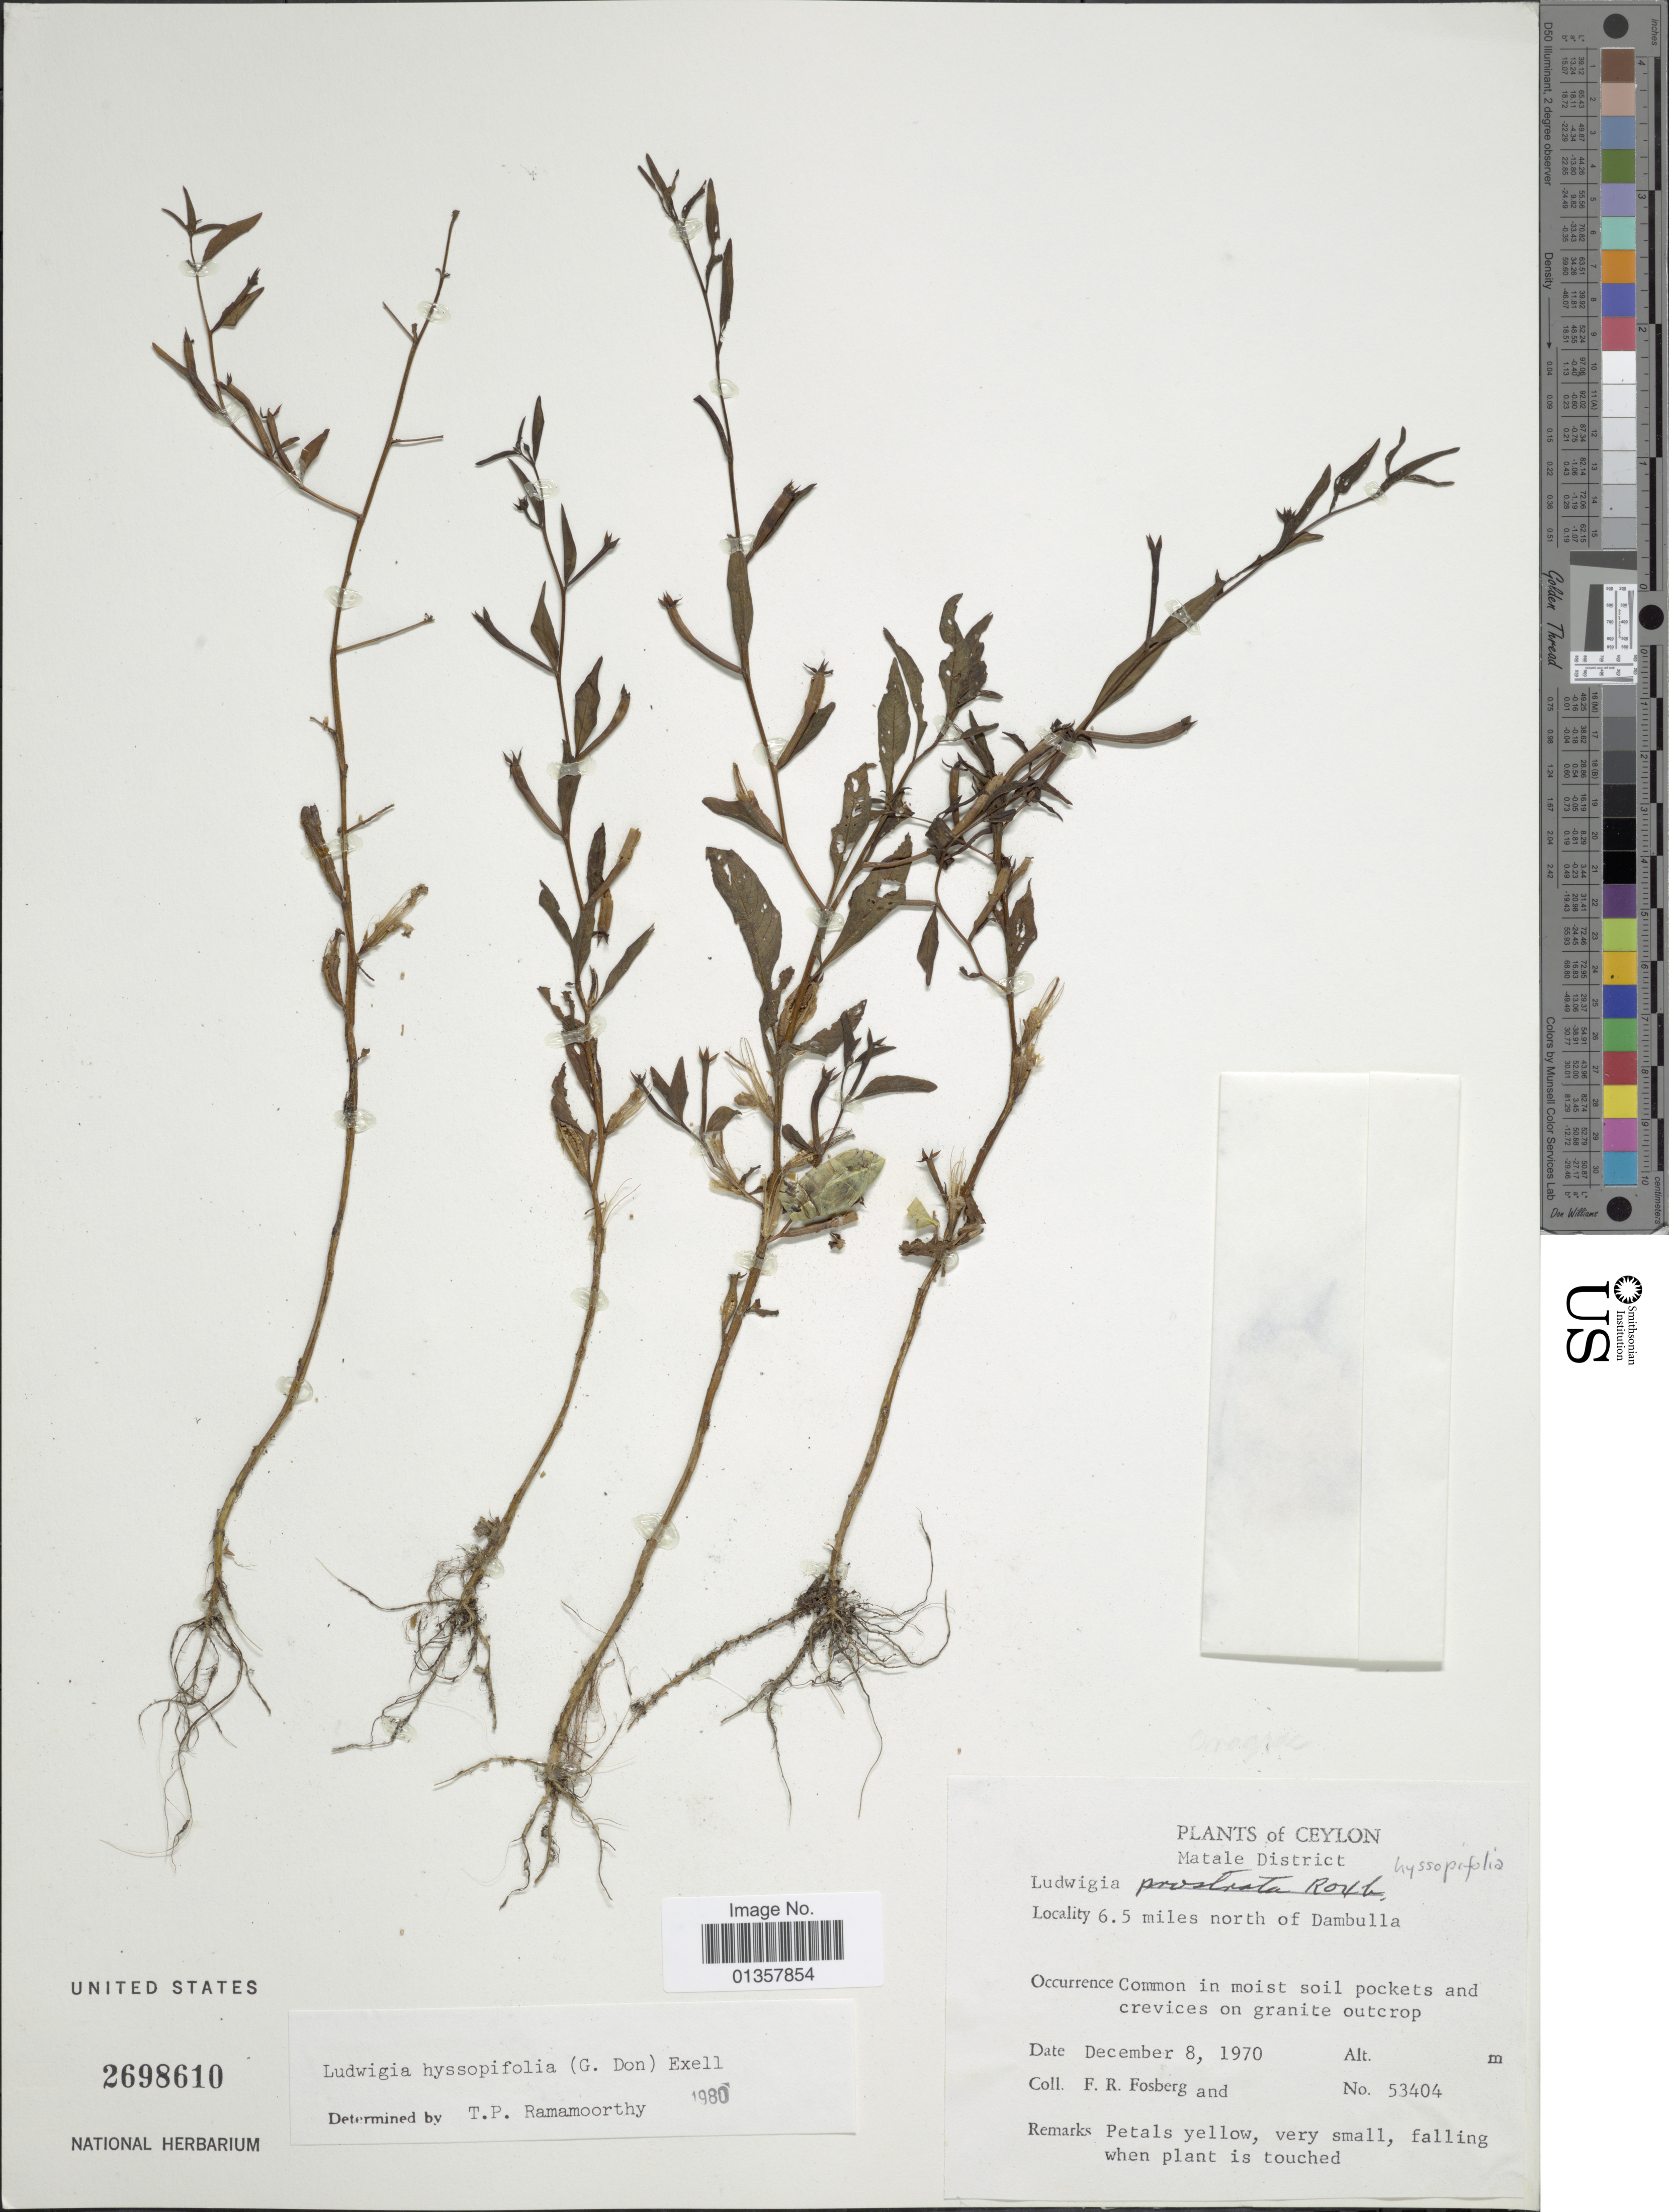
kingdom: Plantae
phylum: Tracheophyta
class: Magnoliopsida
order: Myrtales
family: Onagraceae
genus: Ludwigia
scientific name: Ludwigia hyssopifolia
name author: (G. Don) Exell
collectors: F. R. Fosberg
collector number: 53404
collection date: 1970-12-08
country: Sri Lanka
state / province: Central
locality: Ceylon. Matale District, 6.5 miles north of Dambulla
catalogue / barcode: US 2698610